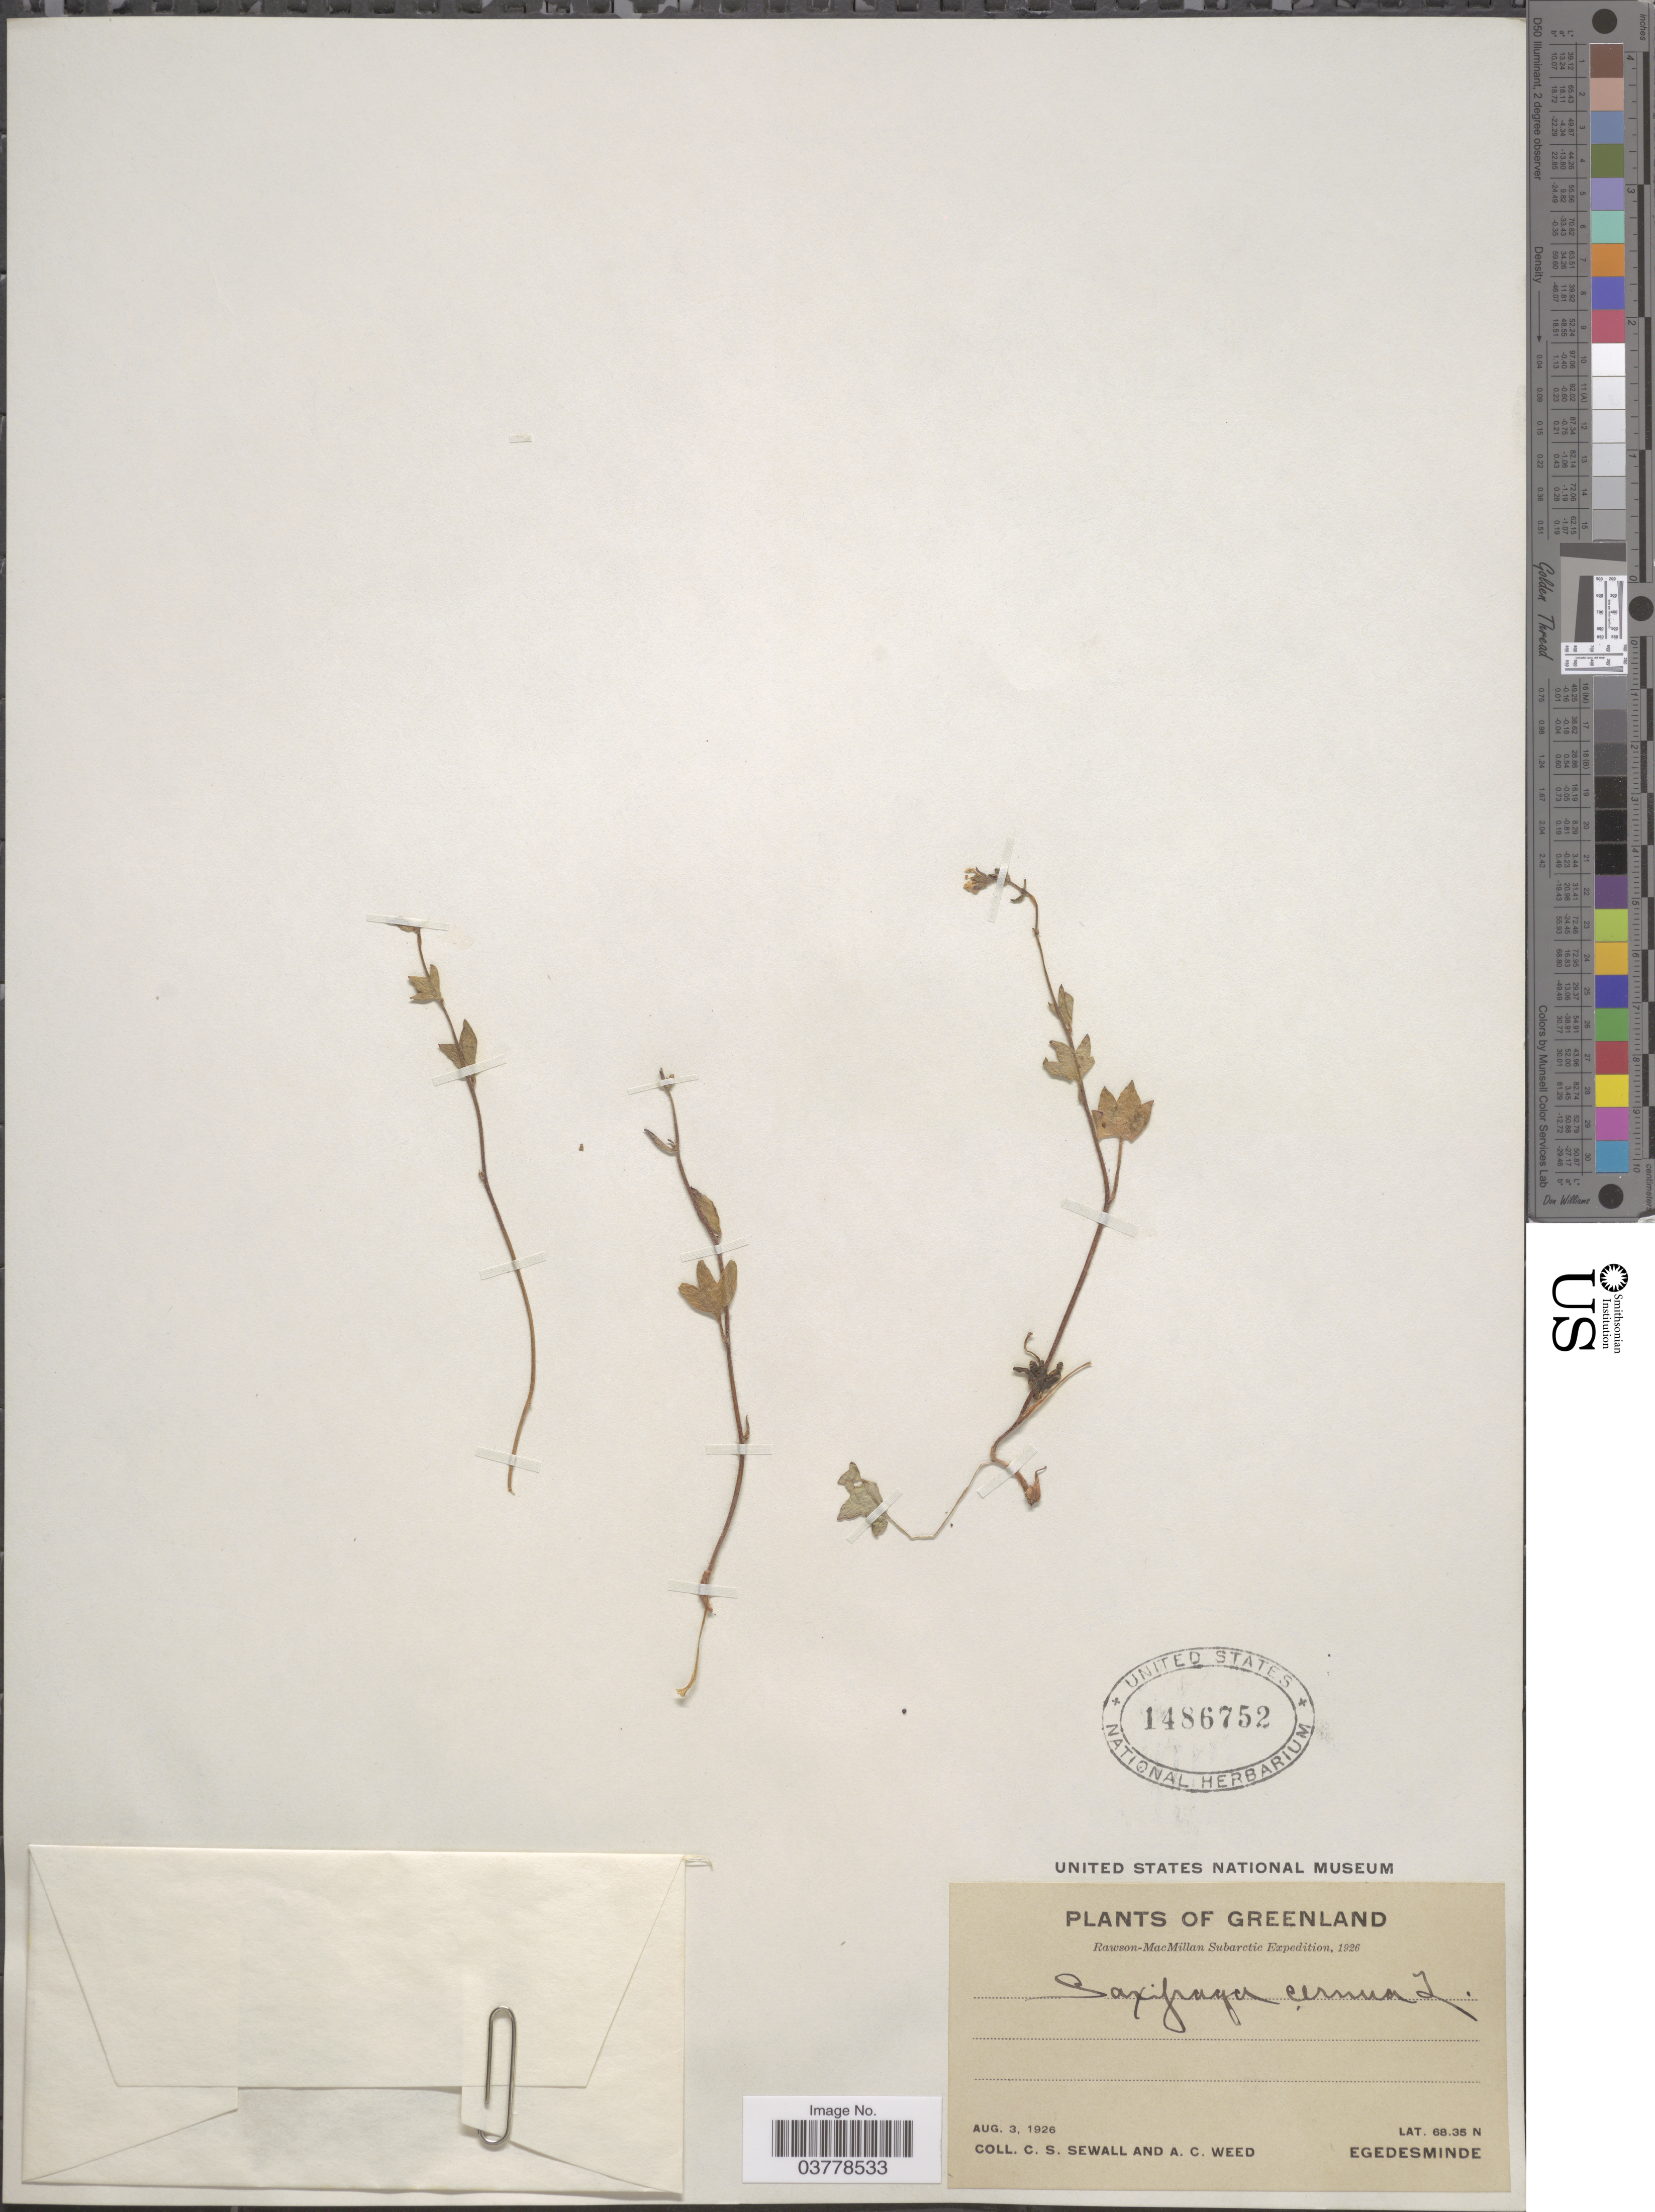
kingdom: Plantae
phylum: Tracheophyta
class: Magnoliopsida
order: Saxifragales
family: Saxifragaceae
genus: Saxifraga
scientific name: Saxifraga cernua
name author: L.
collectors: C. Sewall & A. Weed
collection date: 1926-08-03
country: Greenland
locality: Egedesminde.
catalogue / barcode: US 1486752